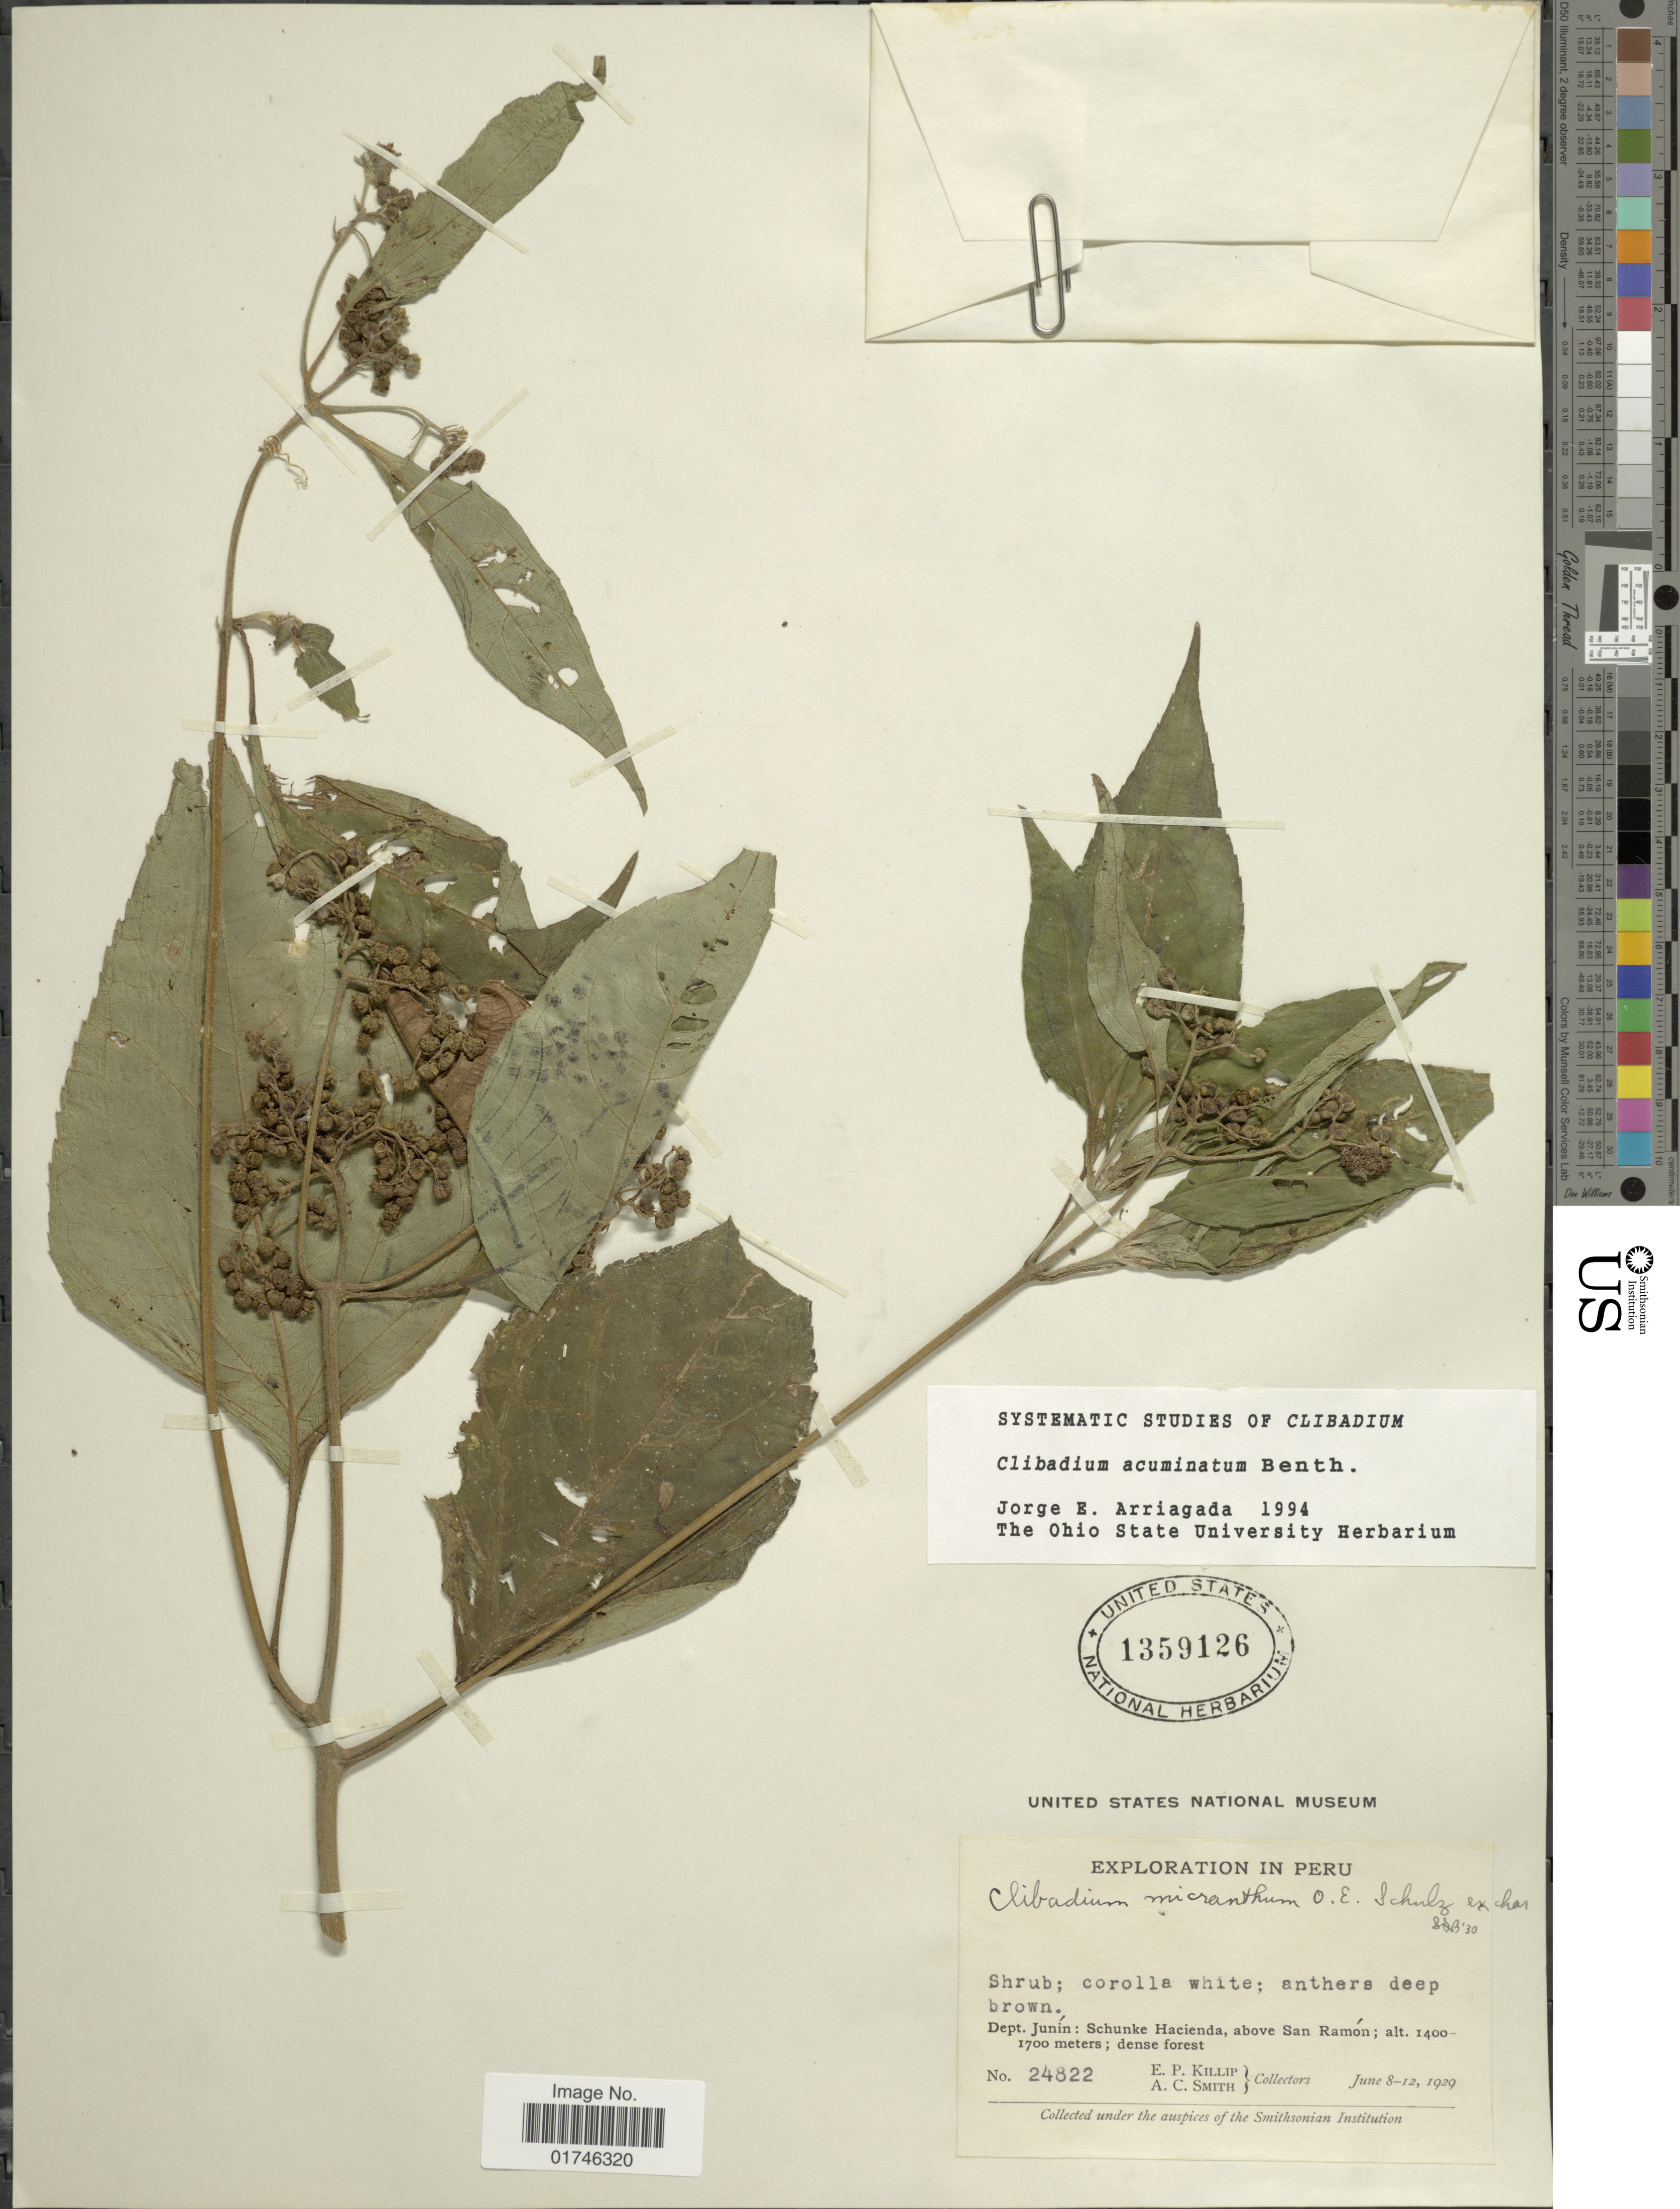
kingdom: Plantae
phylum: Tracheophyta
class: Magnoliopsida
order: Asterales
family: Asteraceae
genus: Clibadium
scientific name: Clibadium acuminatum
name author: Benth.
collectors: E. P. Killip & A. C. Smith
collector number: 24822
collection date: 1929-06-08/1929-06-12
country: Peru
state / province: Junín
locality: Dept. Junin: Schunke Hacienda, above San Ramon.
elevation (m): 1400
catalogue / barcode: US 1359126